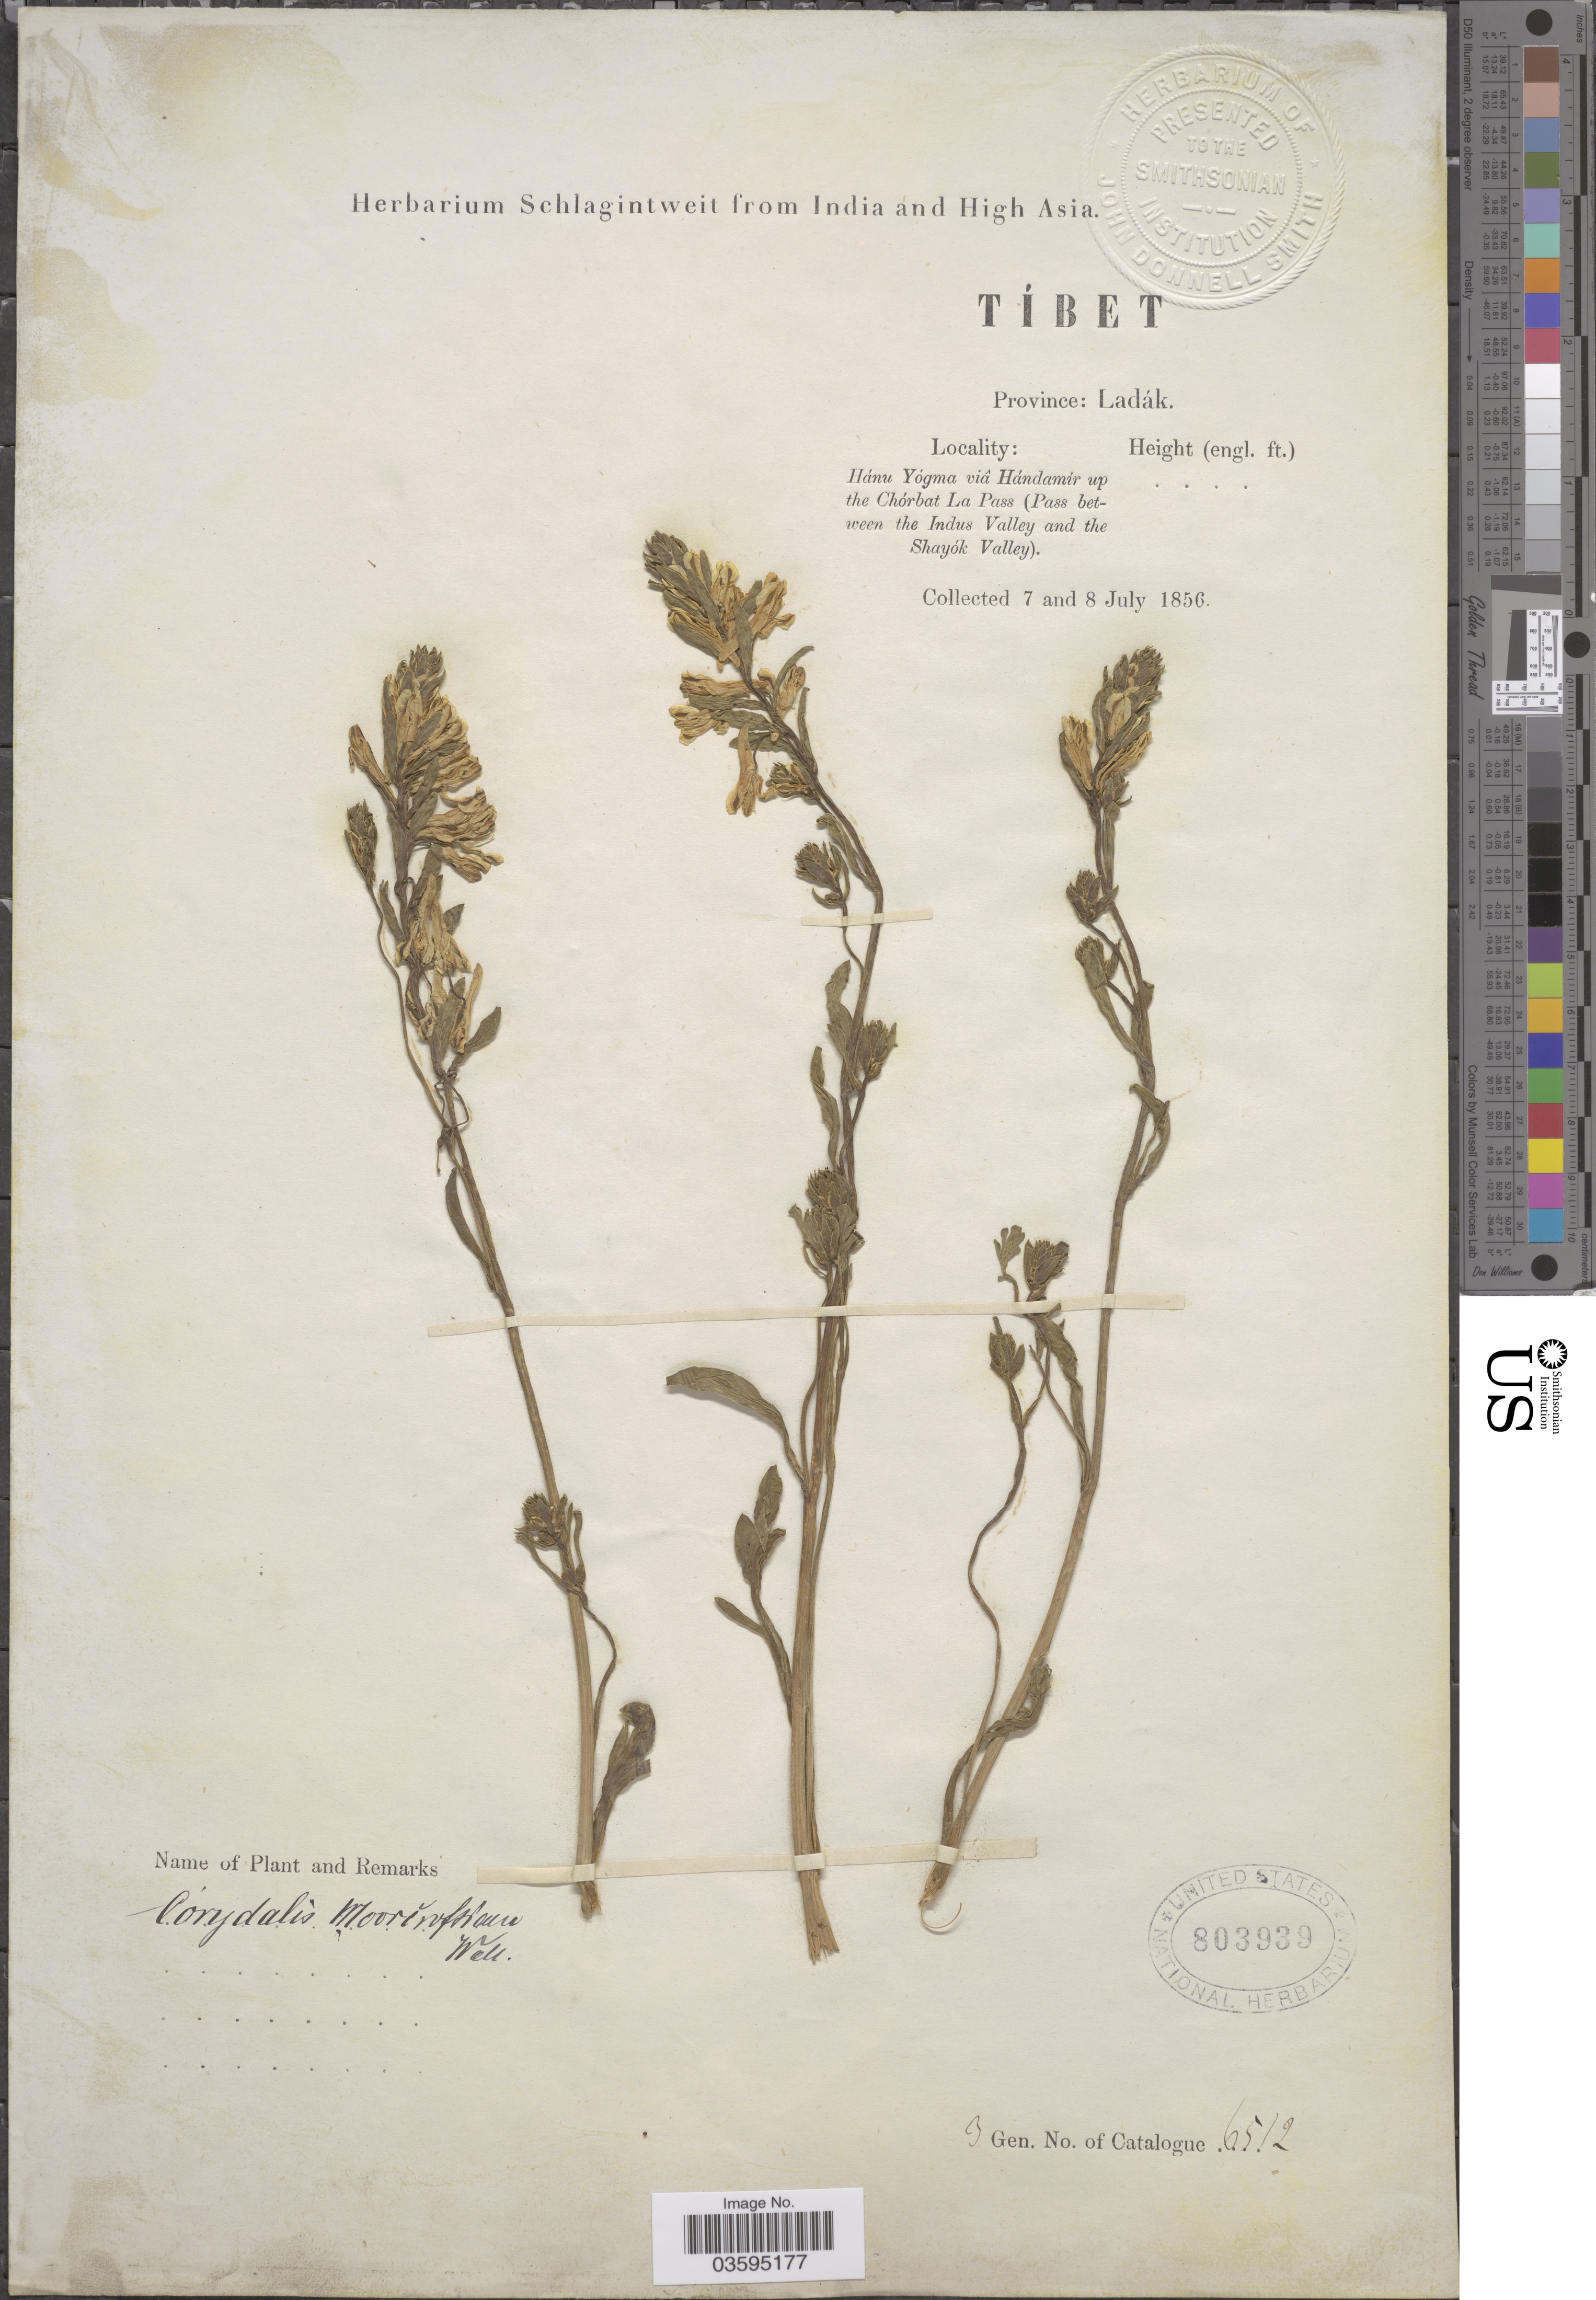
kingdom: Plantae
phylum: Tracheophyta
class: Magnoliopsida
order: Ranunculales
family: Papaveraceae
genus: Corydalis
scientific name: Corydalis moorcroftiana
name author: Wall. ex Hook. f. & Thomson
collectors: ex herb. Schlagintweit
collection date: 1856-07-07/1856-07-08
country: India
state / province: Ladakh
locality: Tíbet. Province: Ladák. Hánu Yógma viâ Hándamír up the Chórbat La Pass (Pass between the Indus Valley and the Shayók Valley).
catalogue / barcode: US 803939